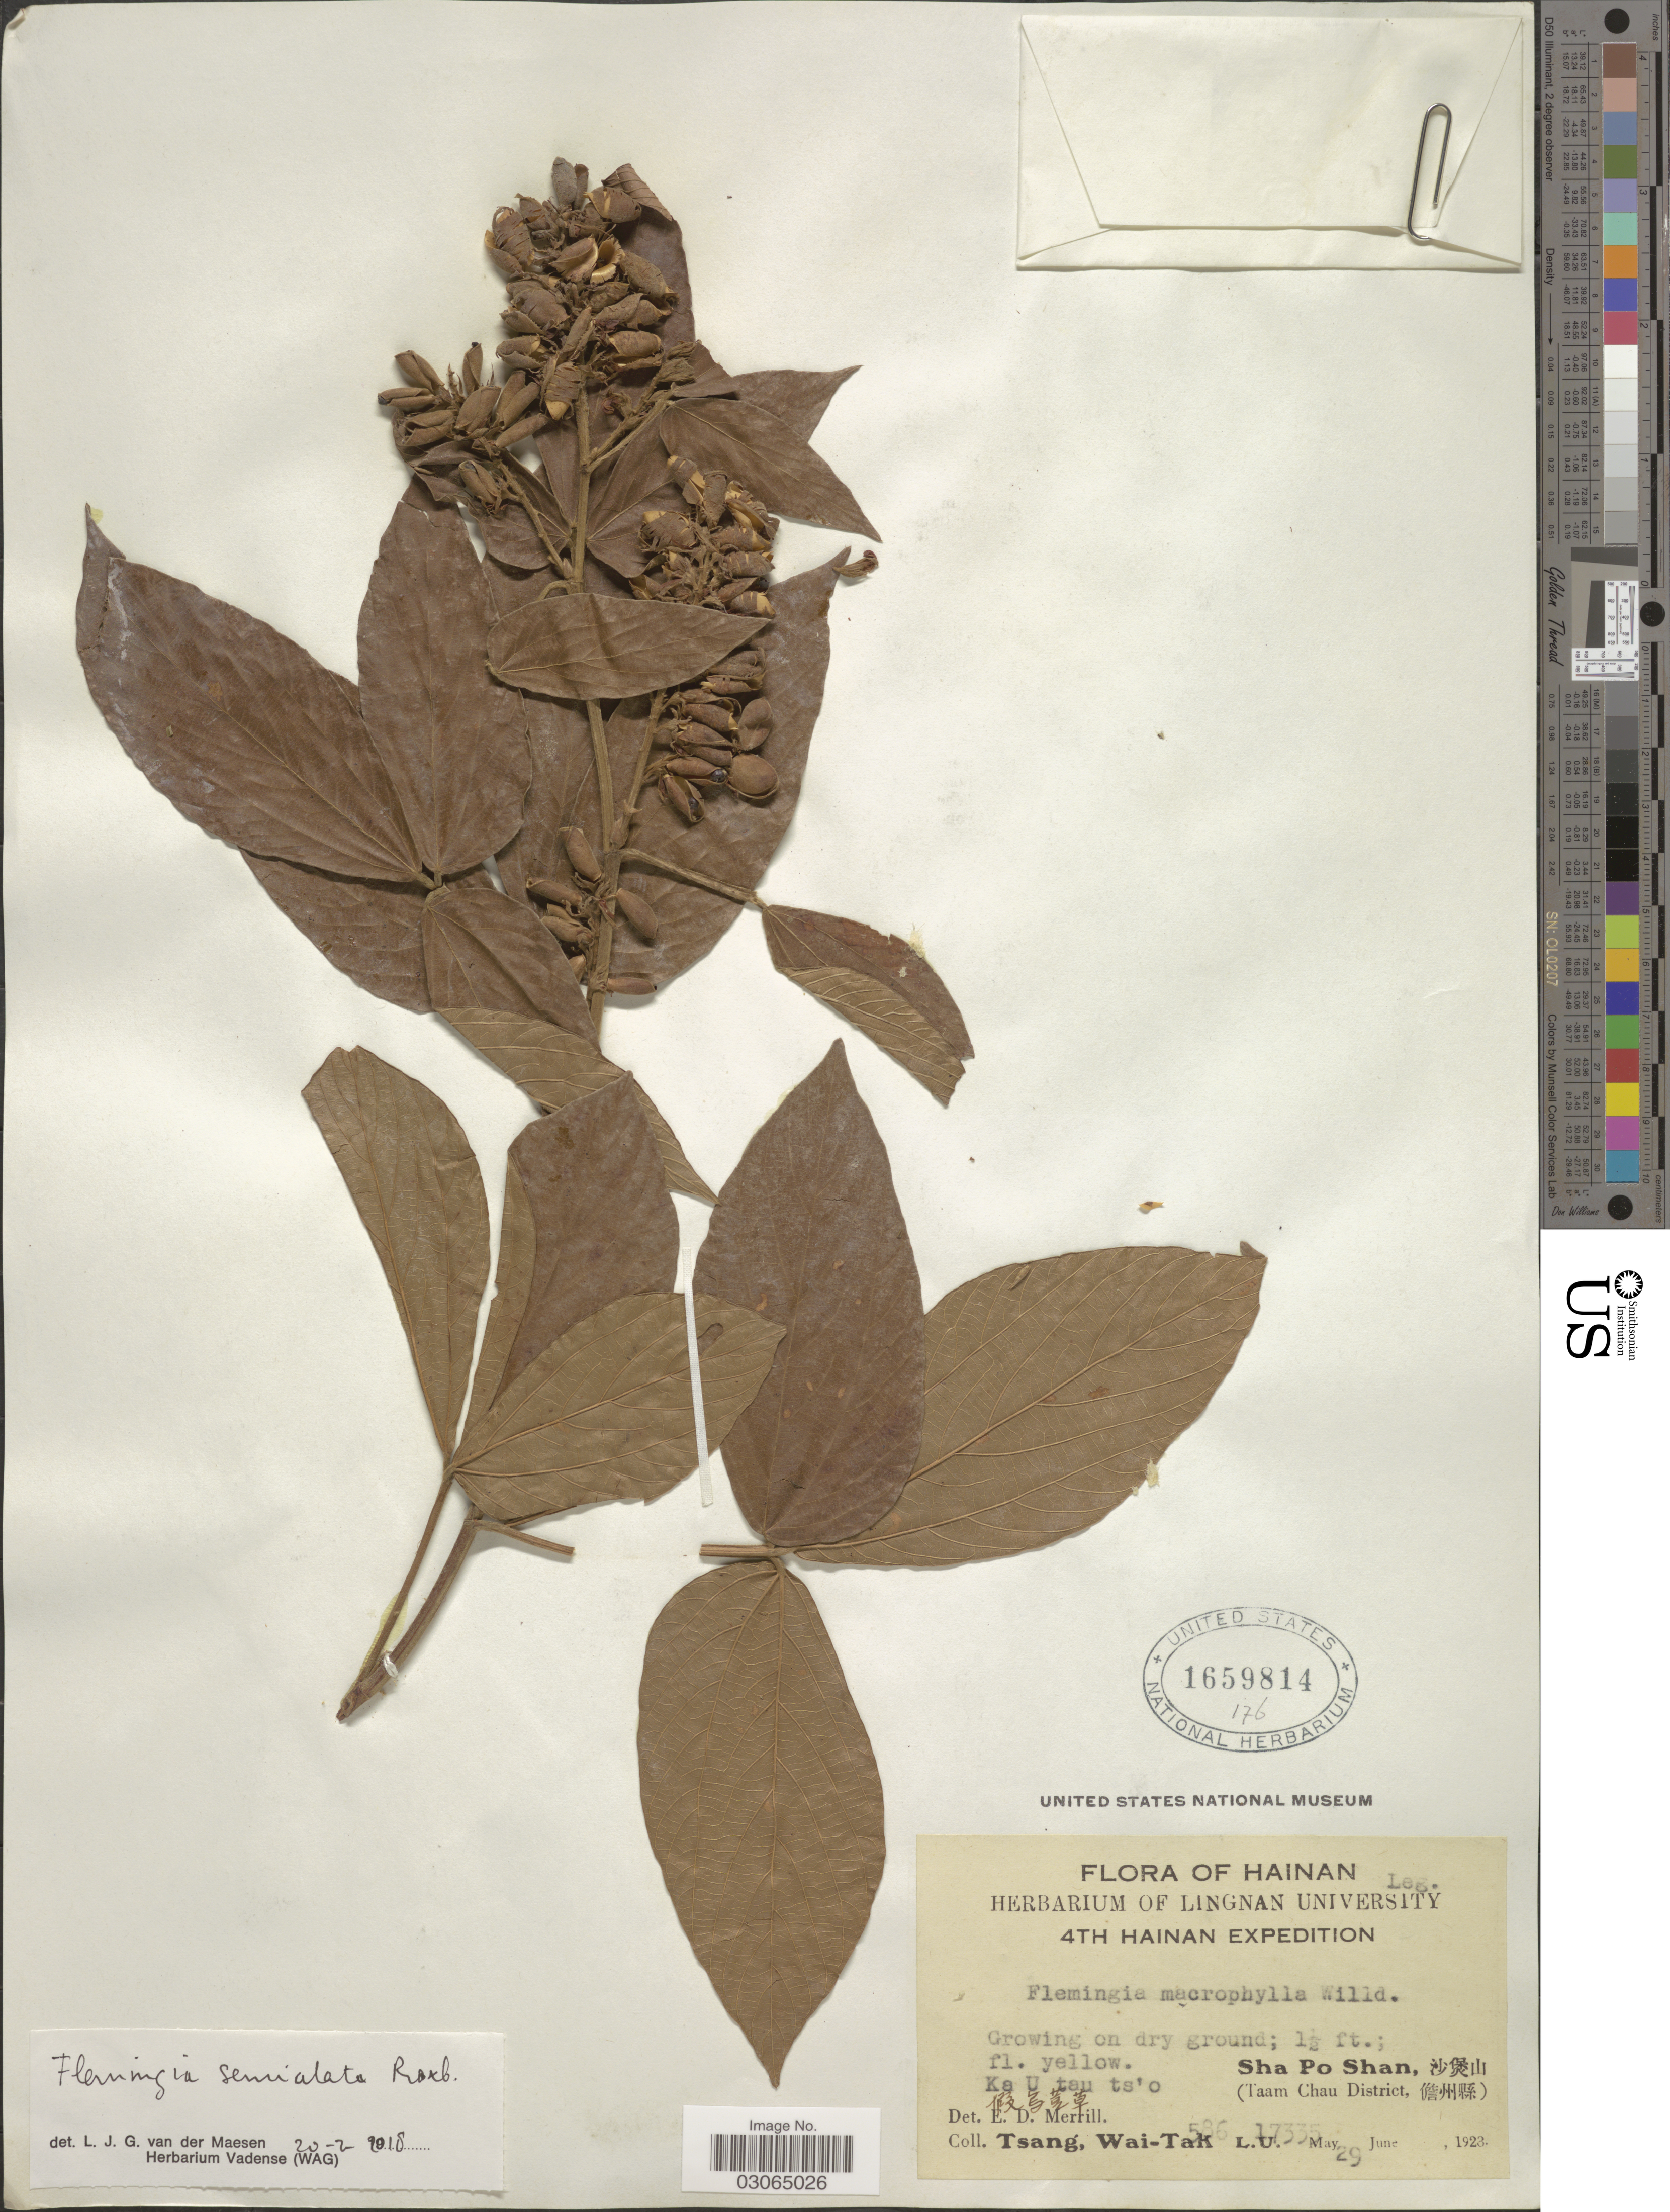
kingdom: Plantae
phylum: Tracheophyta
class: Magnoliopsida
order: Fabales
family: Fabaceae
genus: Flemingia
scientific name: Flemingia semialata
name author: Roxb.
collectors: W. T. Tsang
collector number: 586/17335?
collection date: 1923-05-26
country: China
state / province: Hainan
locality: Kauau ts'o. Sha Po Shan, (Taam Chau District.)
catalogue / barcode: US 1659814